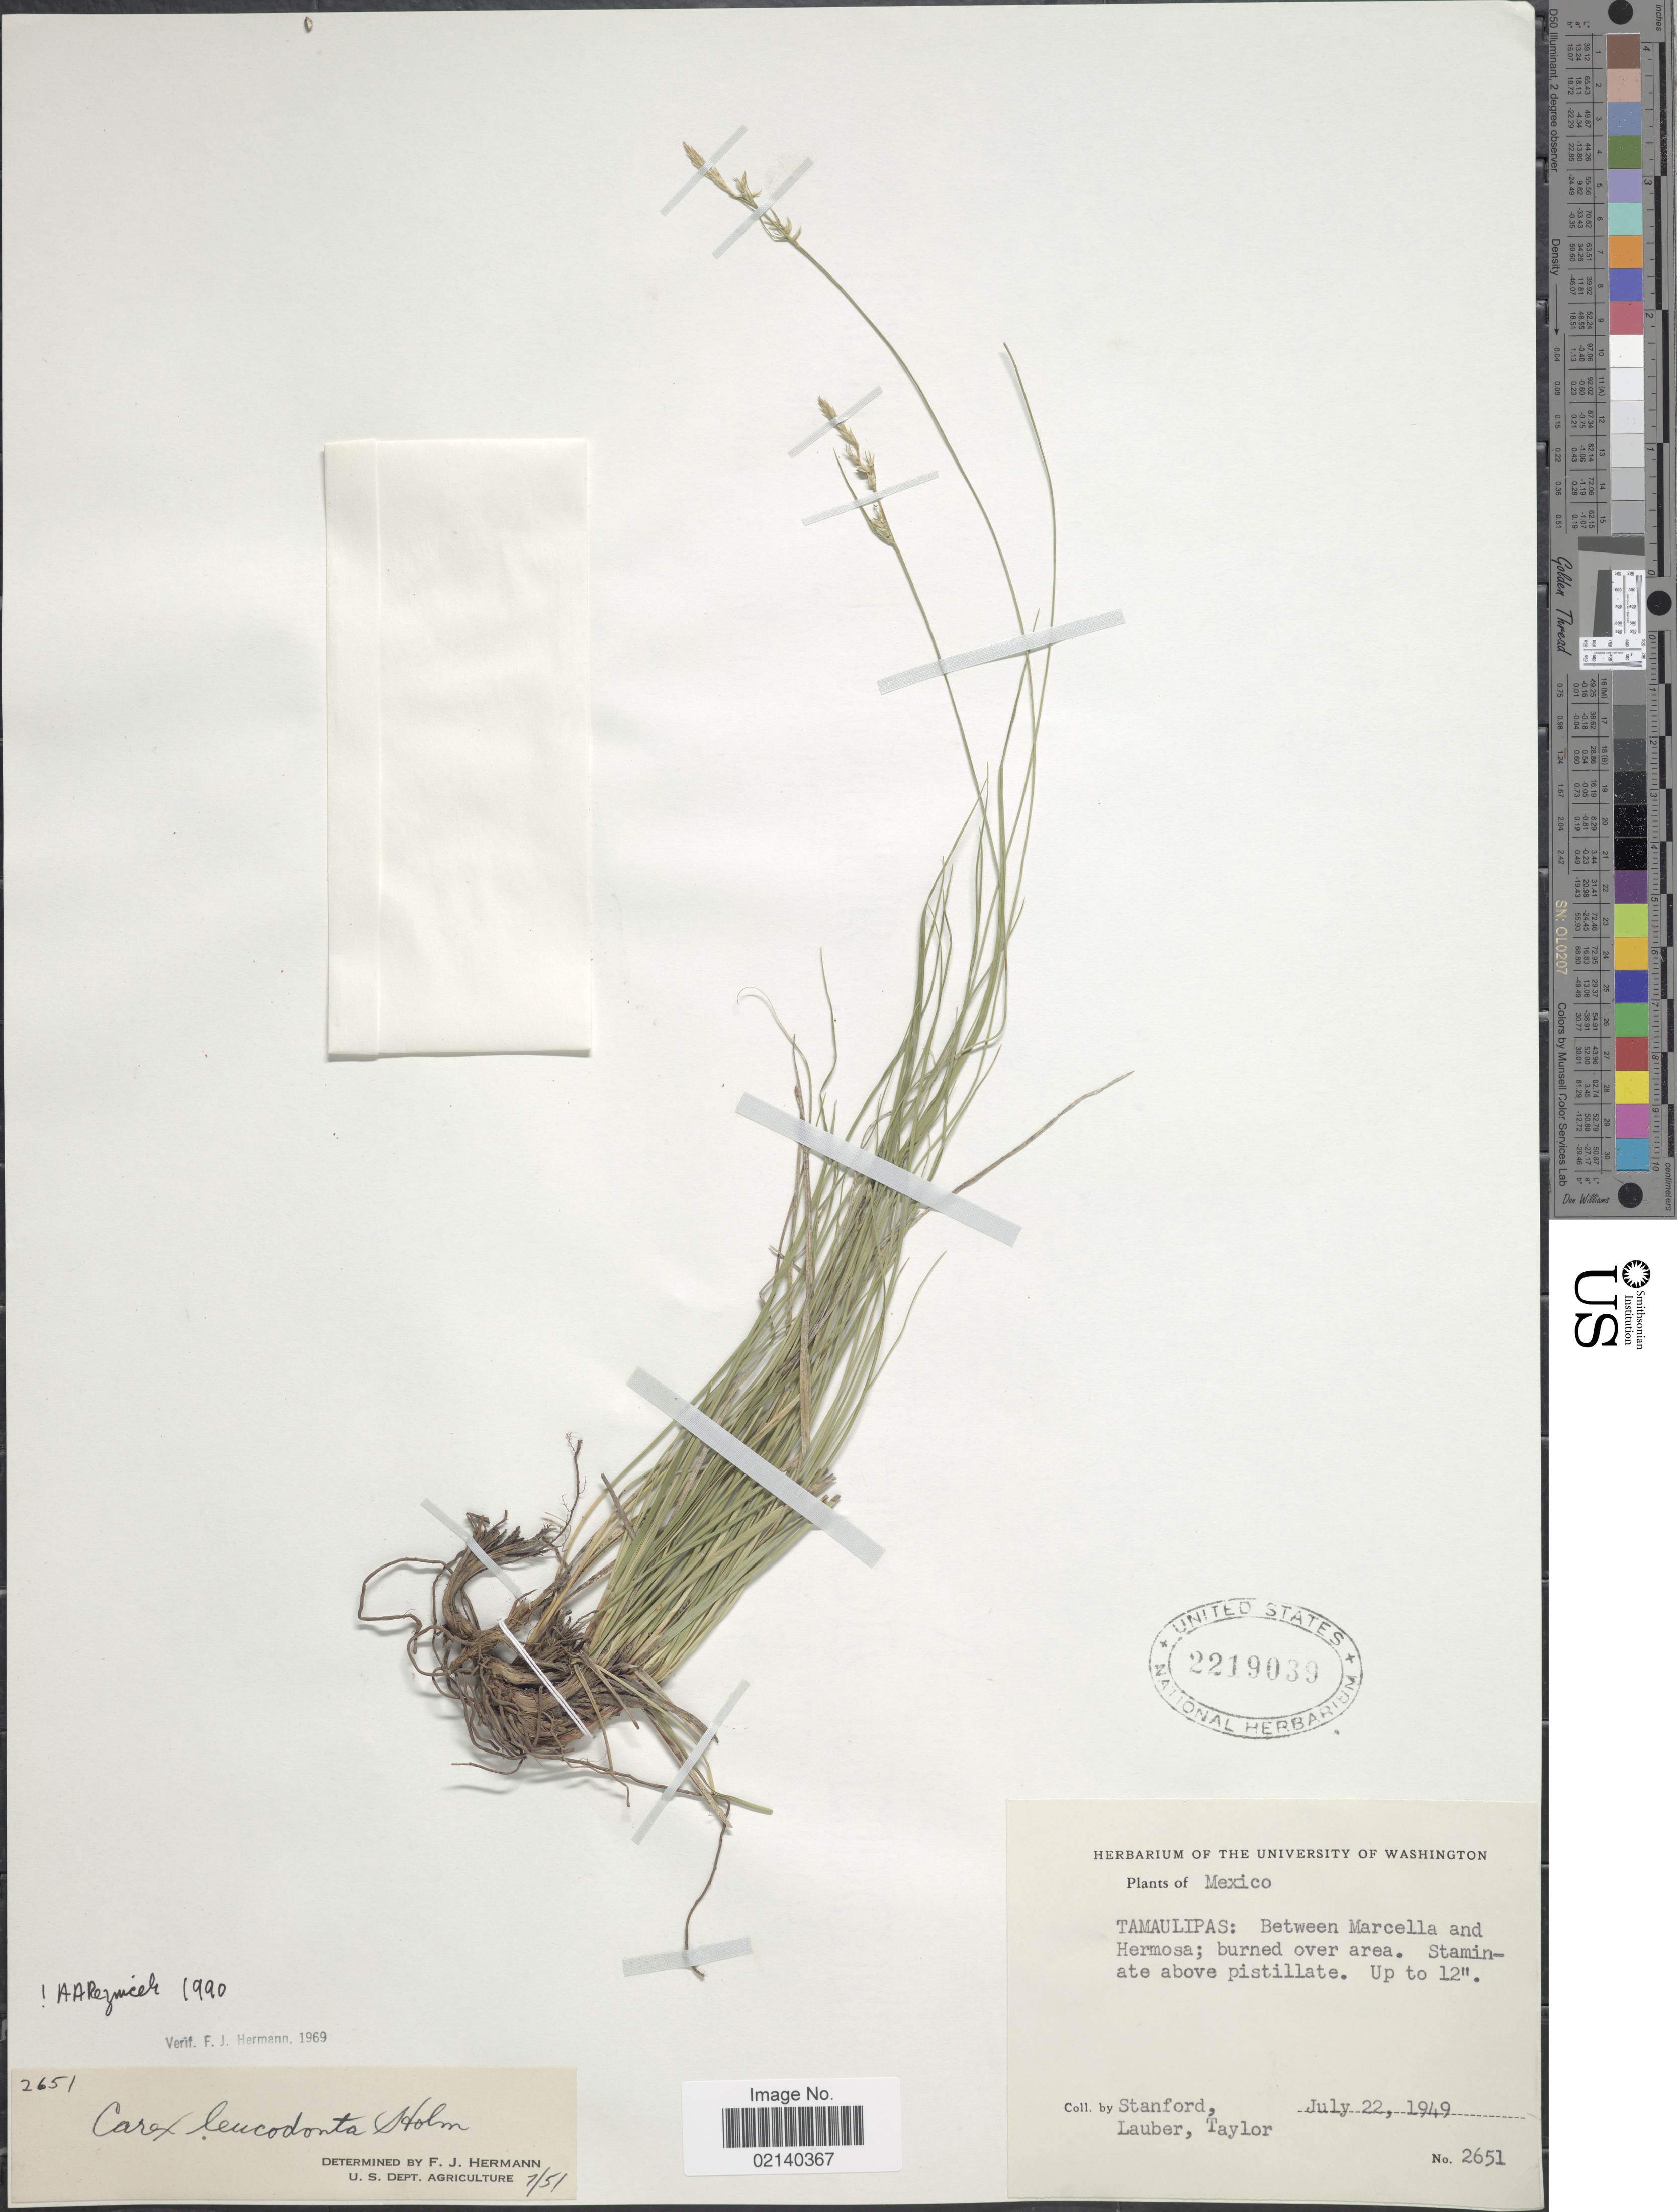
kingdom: Plantae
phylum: Tracheophyta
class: Liliopsida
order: Poales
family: Cyperaceae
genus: Carex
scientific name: Carex turbinata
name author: Liebm.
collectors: -. Stanford, Lauber, -- & -- Taylor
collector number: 2651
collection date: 1949-07-22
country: Mexico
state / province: Tamaulipas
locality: Between Marcella and Hermosa; burned over area, Staminate above pastillate.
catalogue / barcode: US 2219039